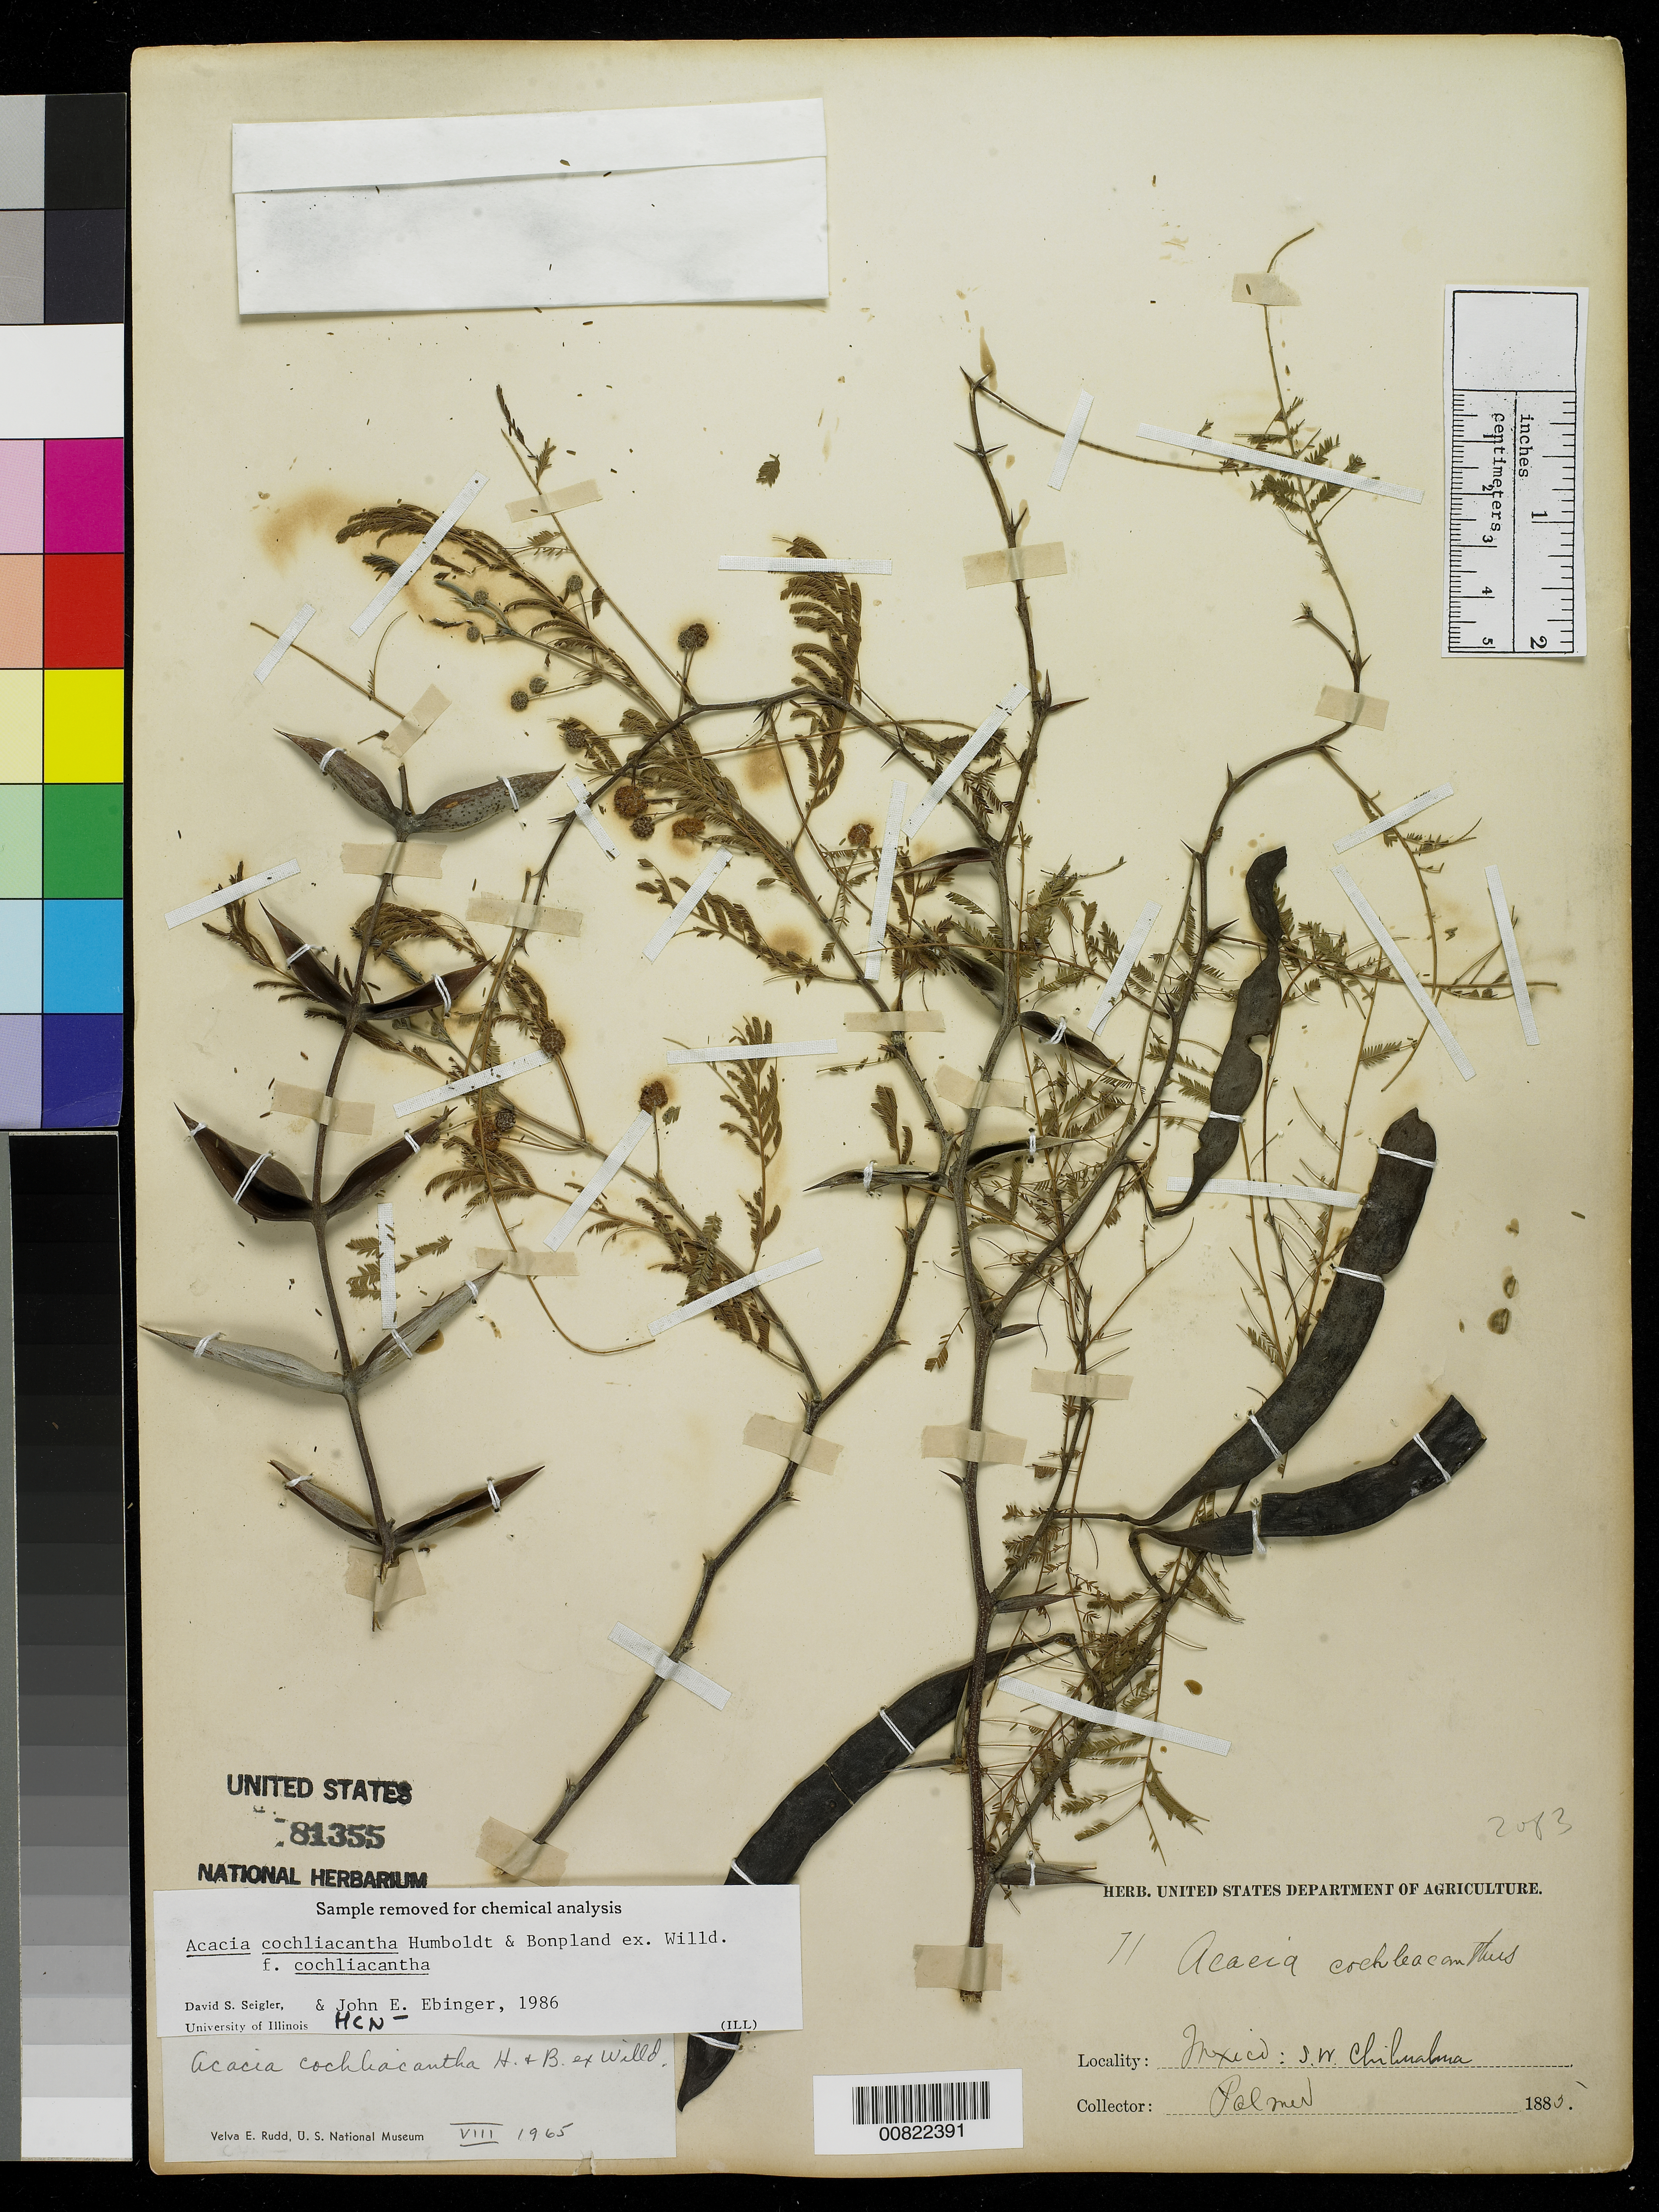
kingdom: Plantae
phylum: Tracheophyta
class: Magnoliopsida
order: Fabales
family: Fabaceae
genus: Vachellia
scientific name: Vachellia campechiana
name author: (Mill.) Seigler & Ebinger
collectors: E. Palmer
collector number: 71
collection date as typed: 1885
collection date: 1885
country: Mexico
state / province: Chihuahua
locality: South-Western Chihuahua.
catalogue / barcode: US 81355